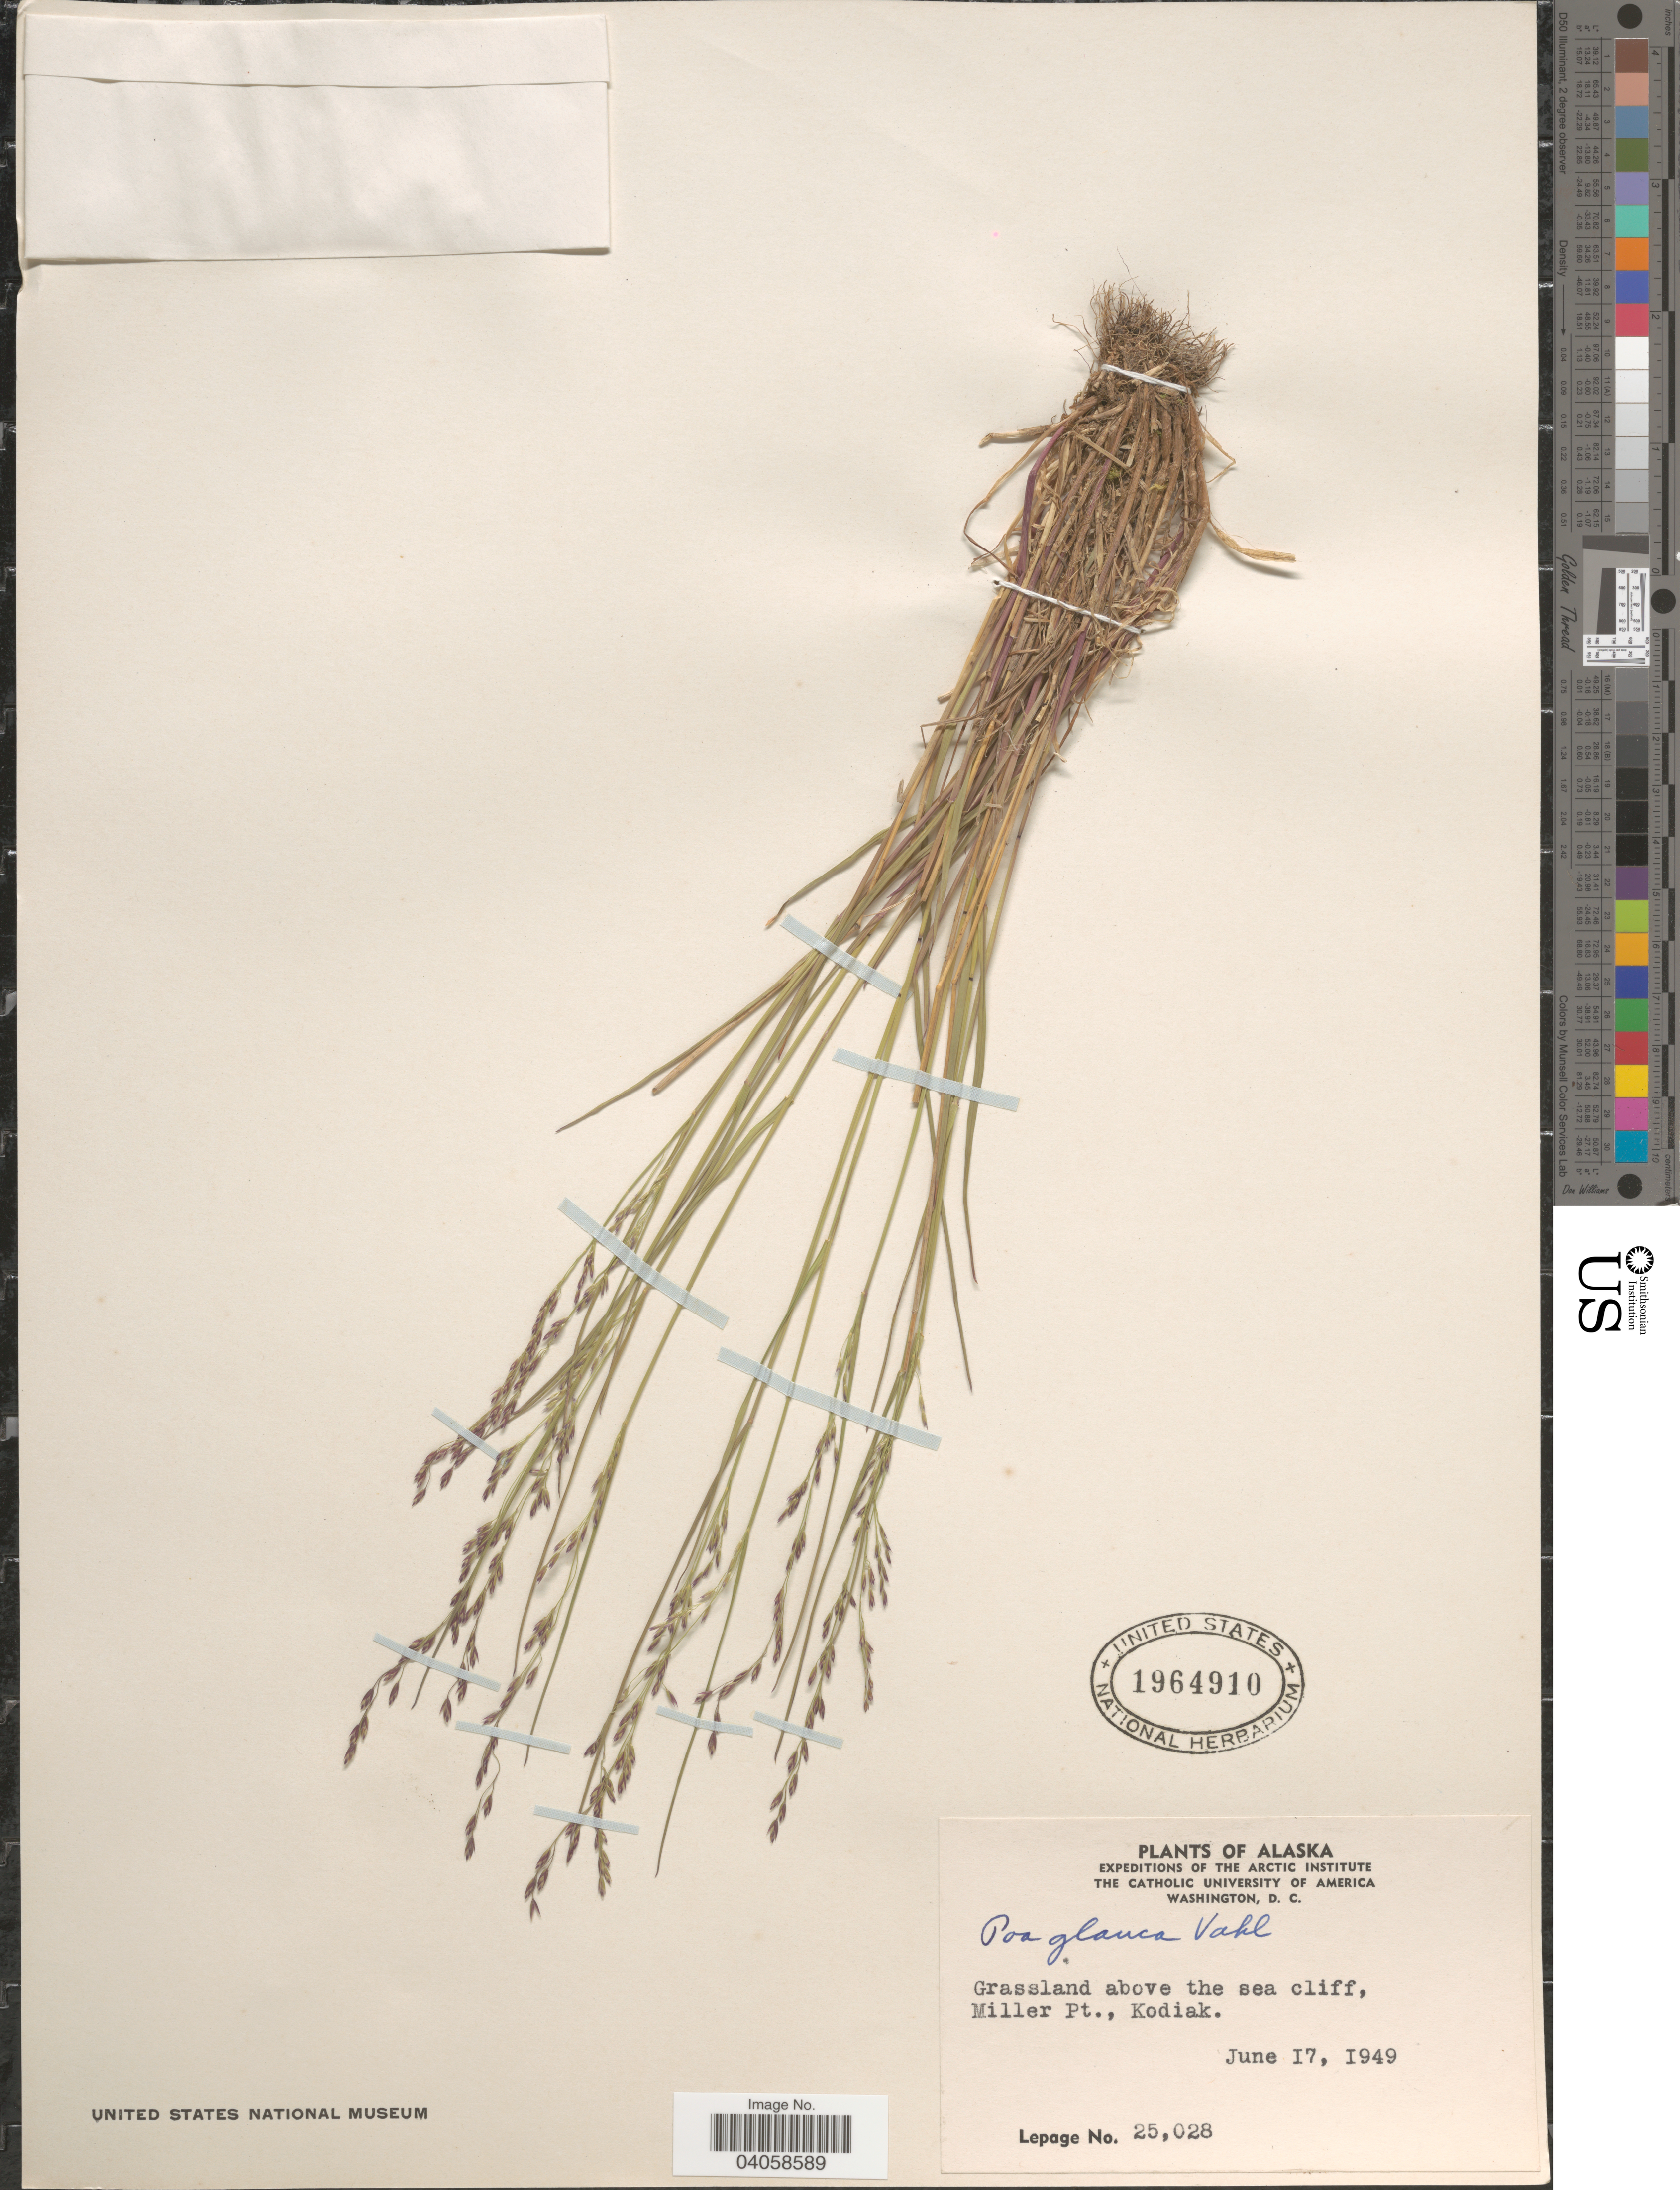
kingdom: Plantae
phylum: Tracheophyta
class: Liliopsida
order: Poales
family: Poaceae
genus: Poa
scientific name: Poa glauca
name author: Vahl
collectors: -. LePage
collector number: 25028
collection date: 1949-06-17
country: United States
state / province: Alaska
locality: Grassland above the sea cliff, Miller Pt., Kodiak.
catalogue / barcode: US 1964910